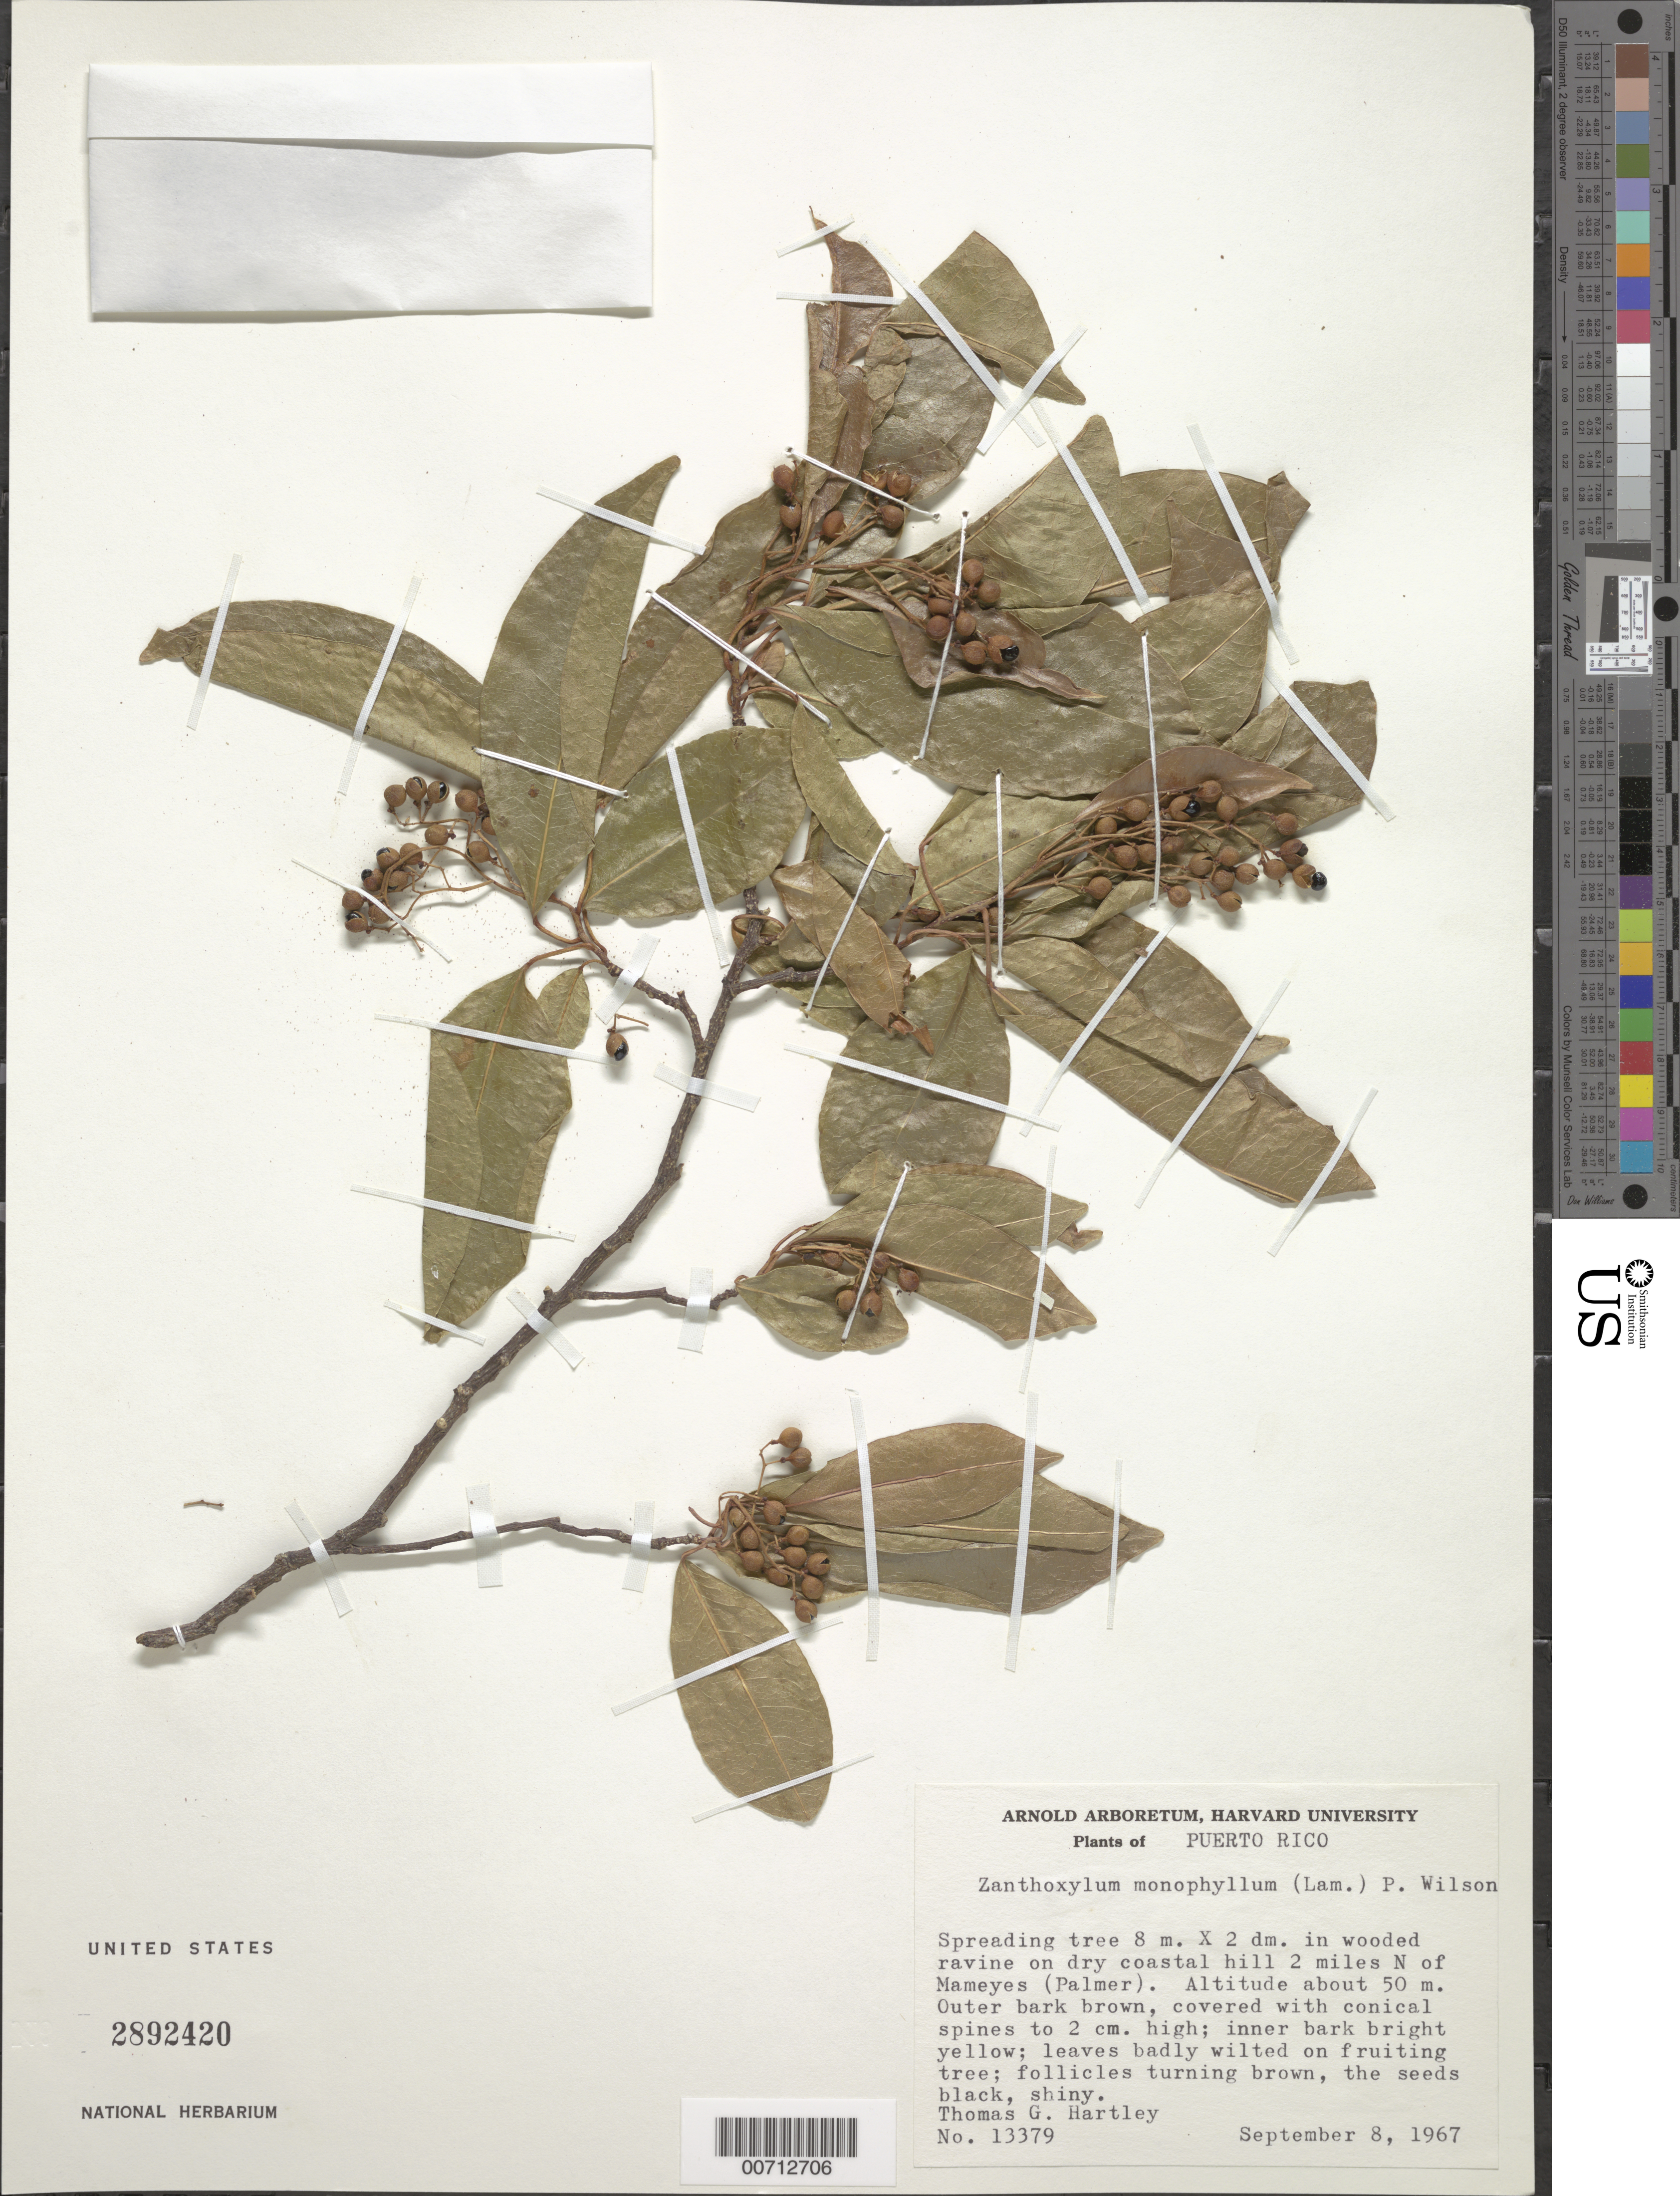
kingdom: Plantae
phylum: Tracheophyta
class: Magnoliopsida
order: Sapindales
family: Rutaceae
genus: Zanthoxylum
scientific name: Zanthoxylum monophyllum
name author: (Lam.) P. Wilson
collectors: T. G. Hartley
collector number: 13379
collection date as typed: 08 Sep 1967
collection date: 1967-09-08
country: Puerto Rico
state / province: Mameyes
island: Greater Antilles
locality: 2 mi N of Mameyes (Palmer)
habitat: In wooded ravine on dry coastal hill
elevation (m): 50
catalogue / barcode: US 2892420